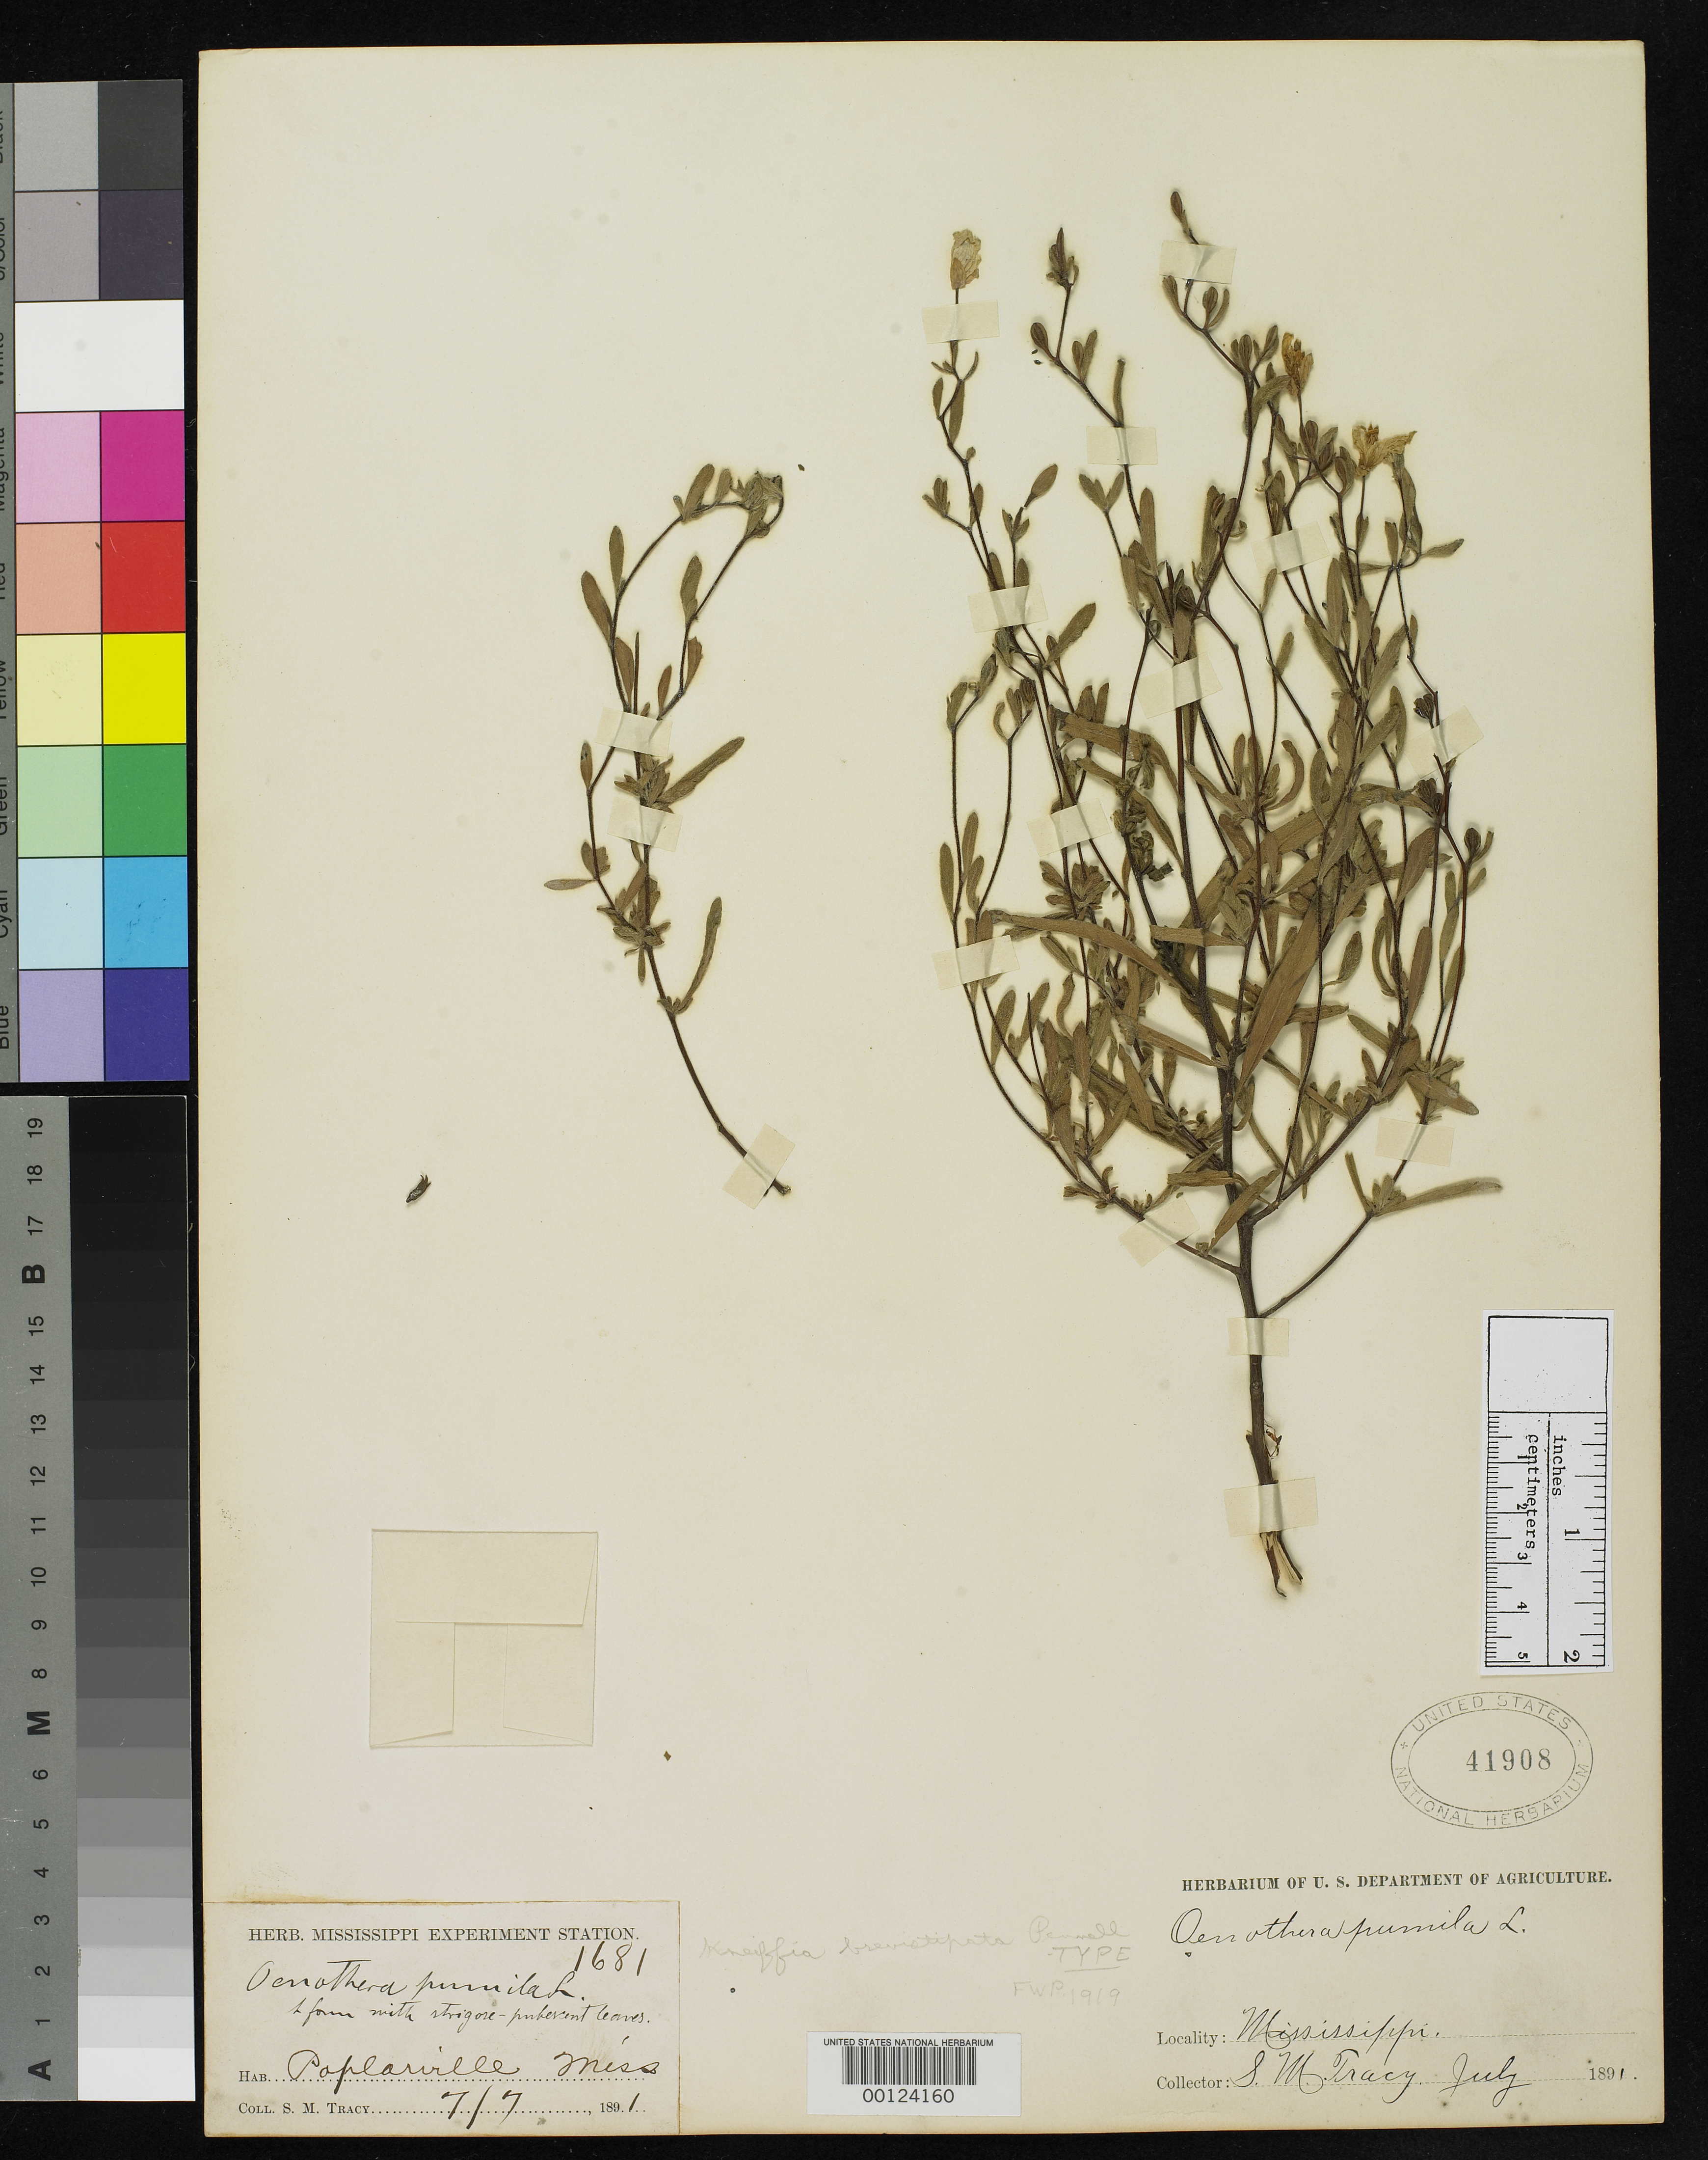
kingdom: Plantae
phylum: Tracheophyta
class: Magnoliopsida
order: Myrtales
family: Onagraceae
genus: Kneiffia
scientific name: Kneiffia brevistipata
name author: Pennell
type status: Holotype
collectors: S. M. Tracy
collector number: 1681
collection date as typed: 07 Jul 1891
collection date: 1891-07-07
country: United States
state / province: Mississippi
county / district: Pearl River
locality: Poplarville.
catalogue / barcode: US 41908